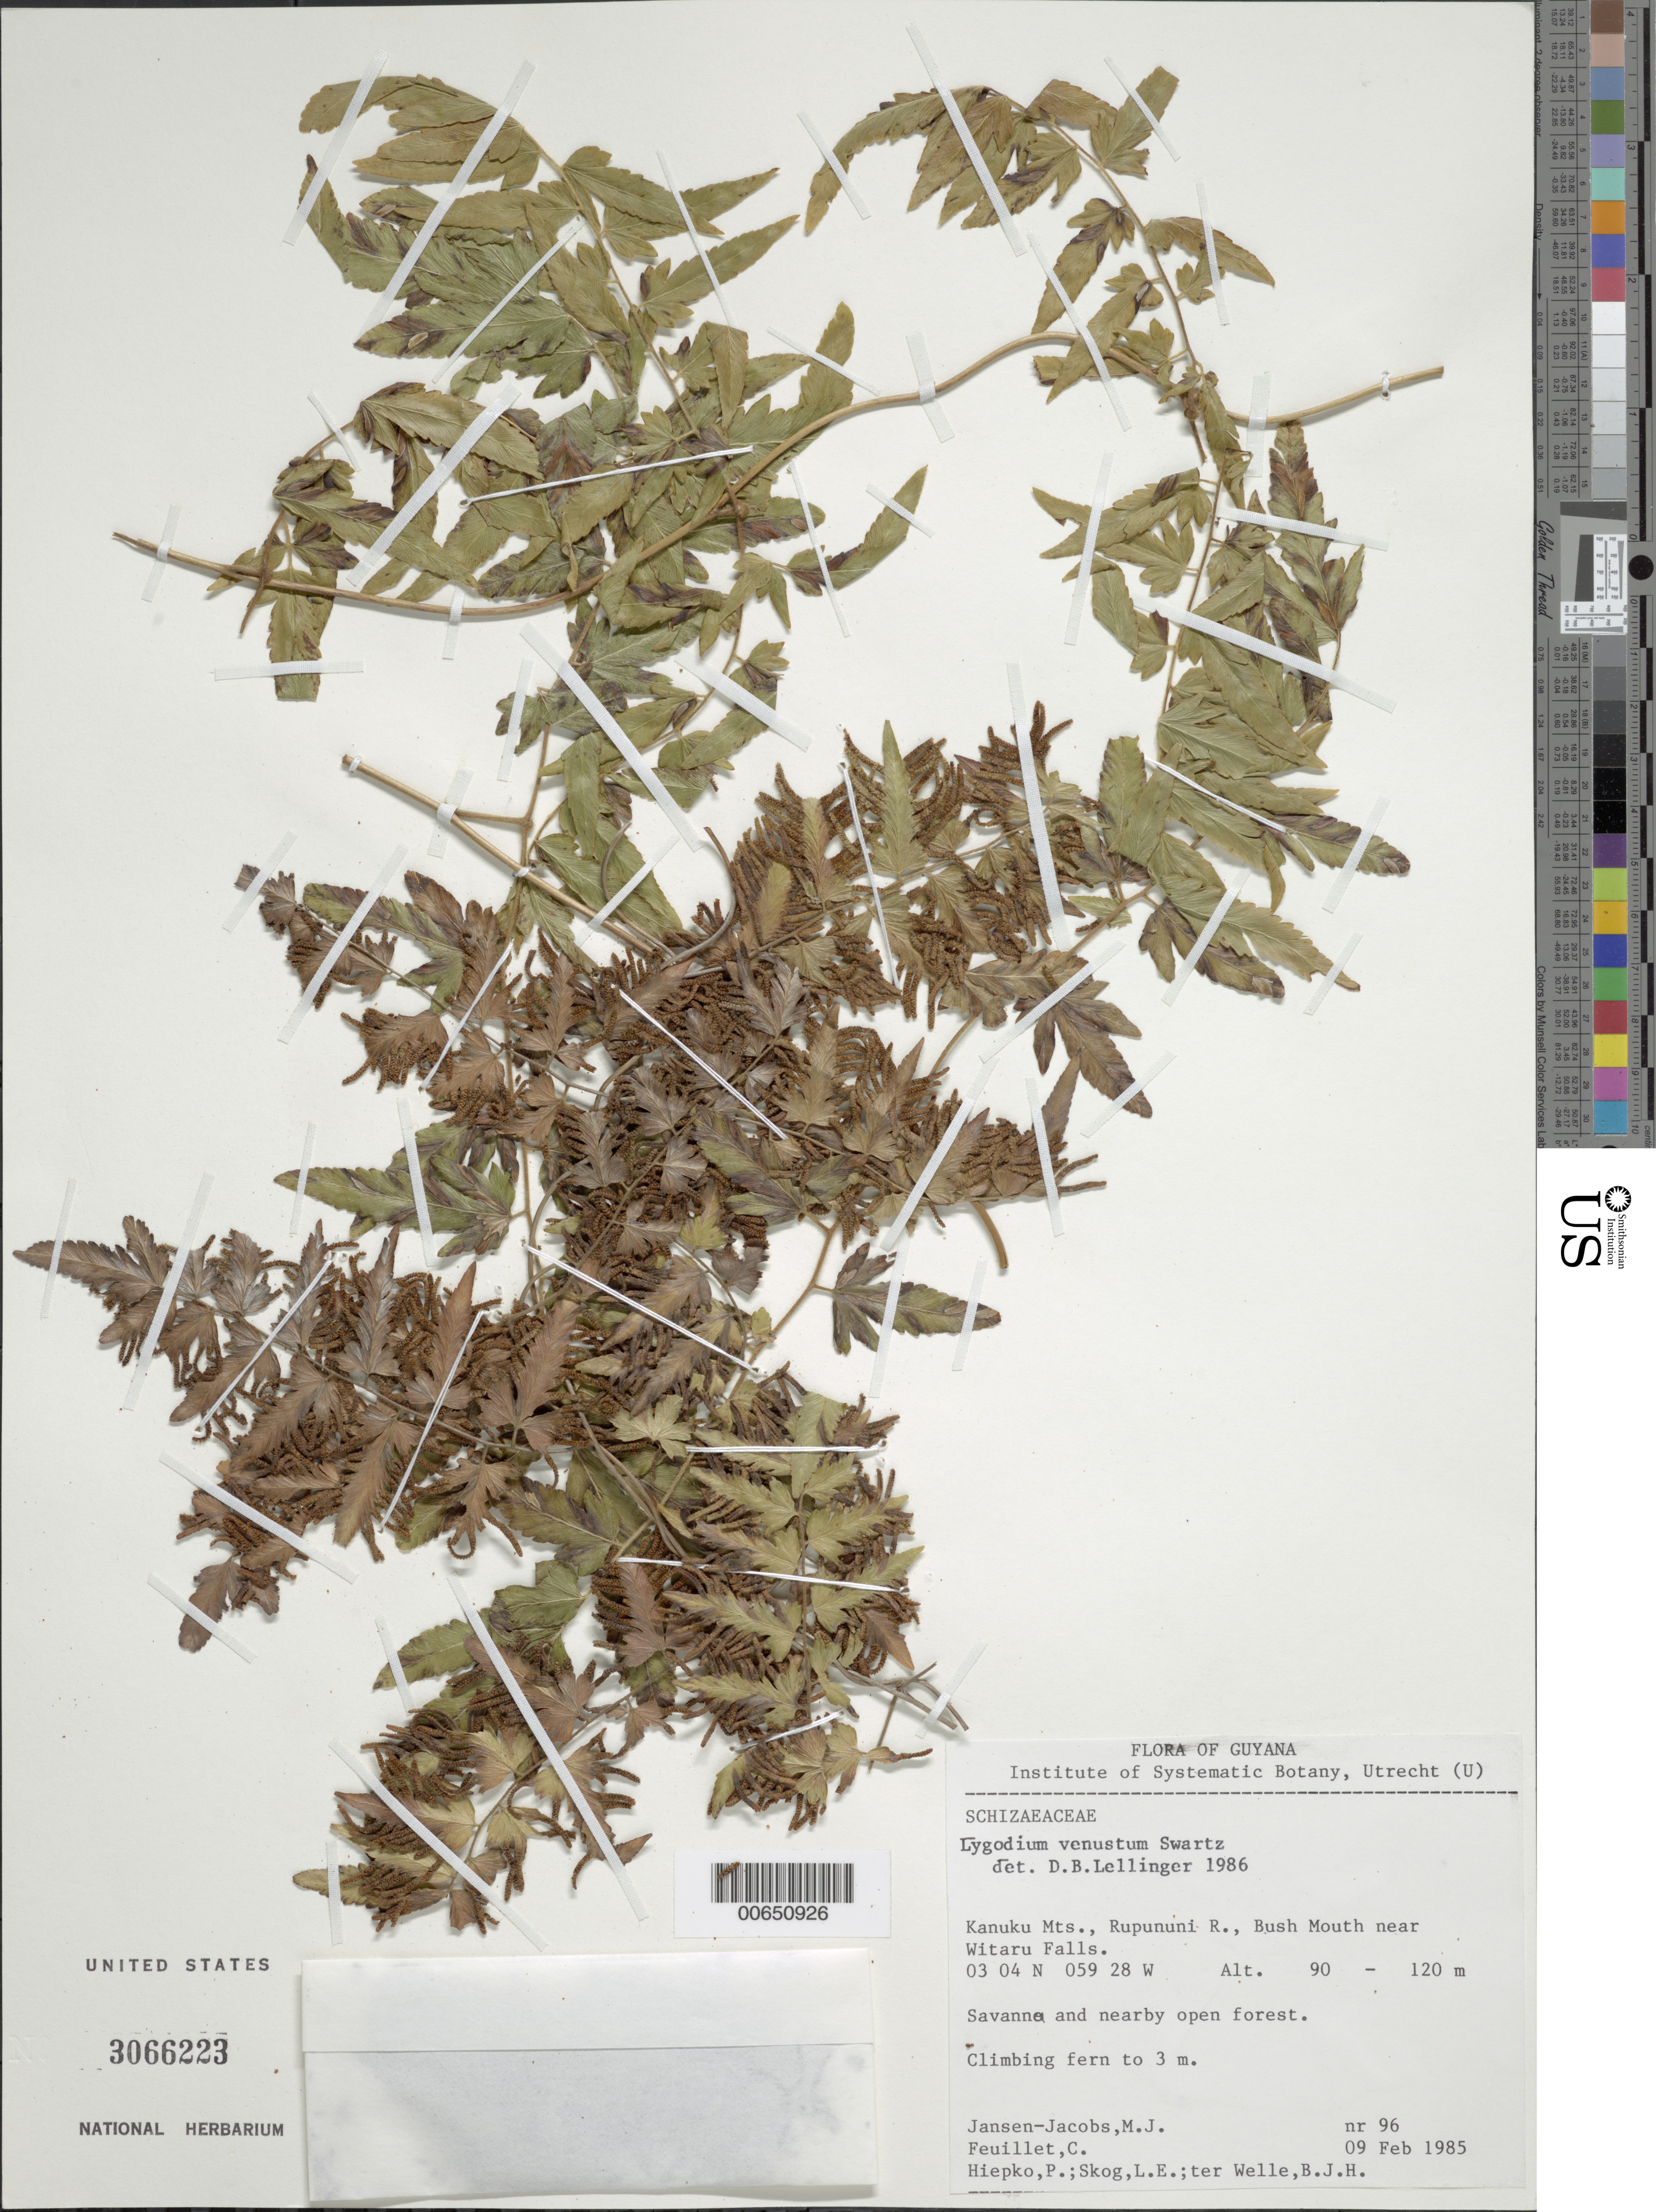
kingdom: Plantae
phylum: Tracheophyta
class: Polypodiopsida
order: Schizaeales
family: Lygodiaceae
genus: Lygodium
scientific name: Lygodium venustum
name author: Sw.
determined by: Lellinger, David B., (BOT), Smithsonian Institution - National Museum of Natural History (UNITED STATES)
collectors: M. J. Jansen-Jacobs, C. Feuillet, P. H. Hiepko, L. E. Skog & B. Welle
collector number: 96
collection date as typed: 9-Feb-85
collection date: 1985-02-09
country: Guyana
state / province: U. Takutu-U. Essequibo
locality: Kanuku Mts., Rupununi R., Bush Mouth near Witaru Falls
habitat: Savanna and nearby open forest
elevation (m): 90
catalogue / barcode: US 3066223